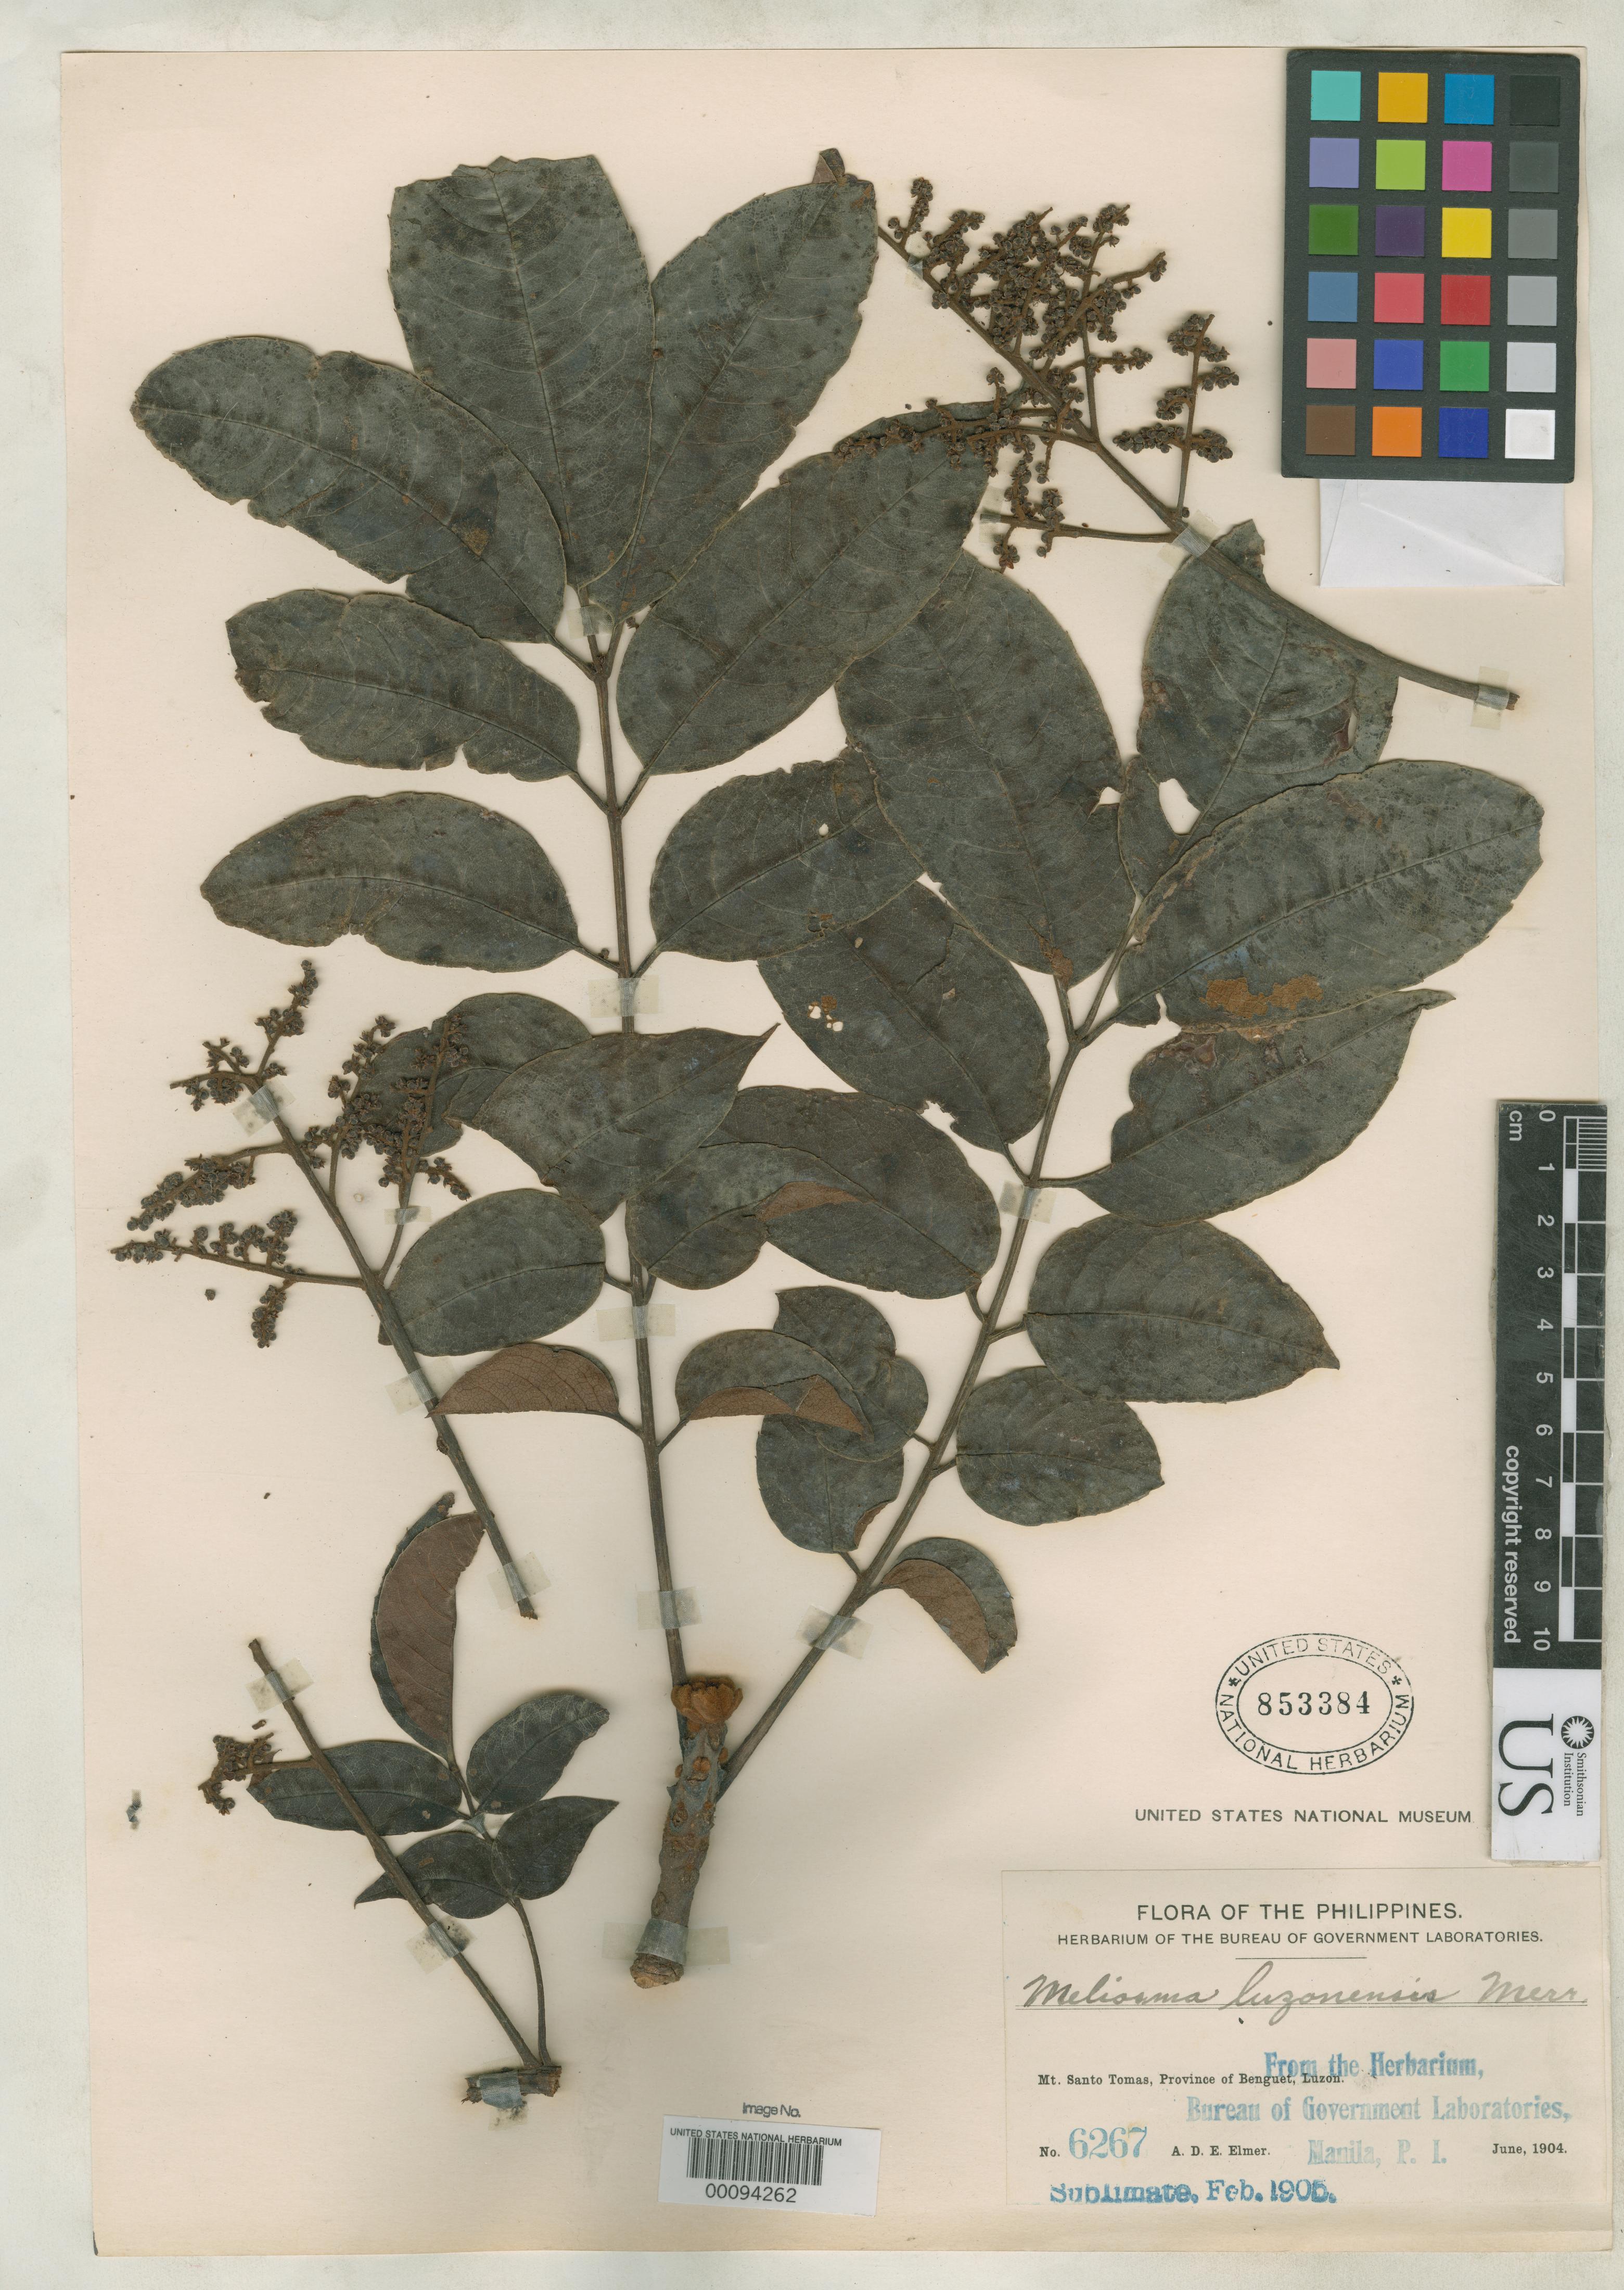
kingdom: Plantae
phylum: Tracheophyta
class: Magnoliopsida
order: Proteales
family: Sabiaceae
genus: Meliosma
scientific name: Meliosma luzonensis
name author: Merr.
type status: Isotype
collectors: A. D. E. Elmer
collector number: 6267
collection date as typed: Jun 1904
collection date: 1904-06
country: Philippines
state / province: Cordillera (Administrative Region)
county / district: Benguet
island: Luzon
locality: Mt. Santo Tomas.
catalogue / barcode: US 853384